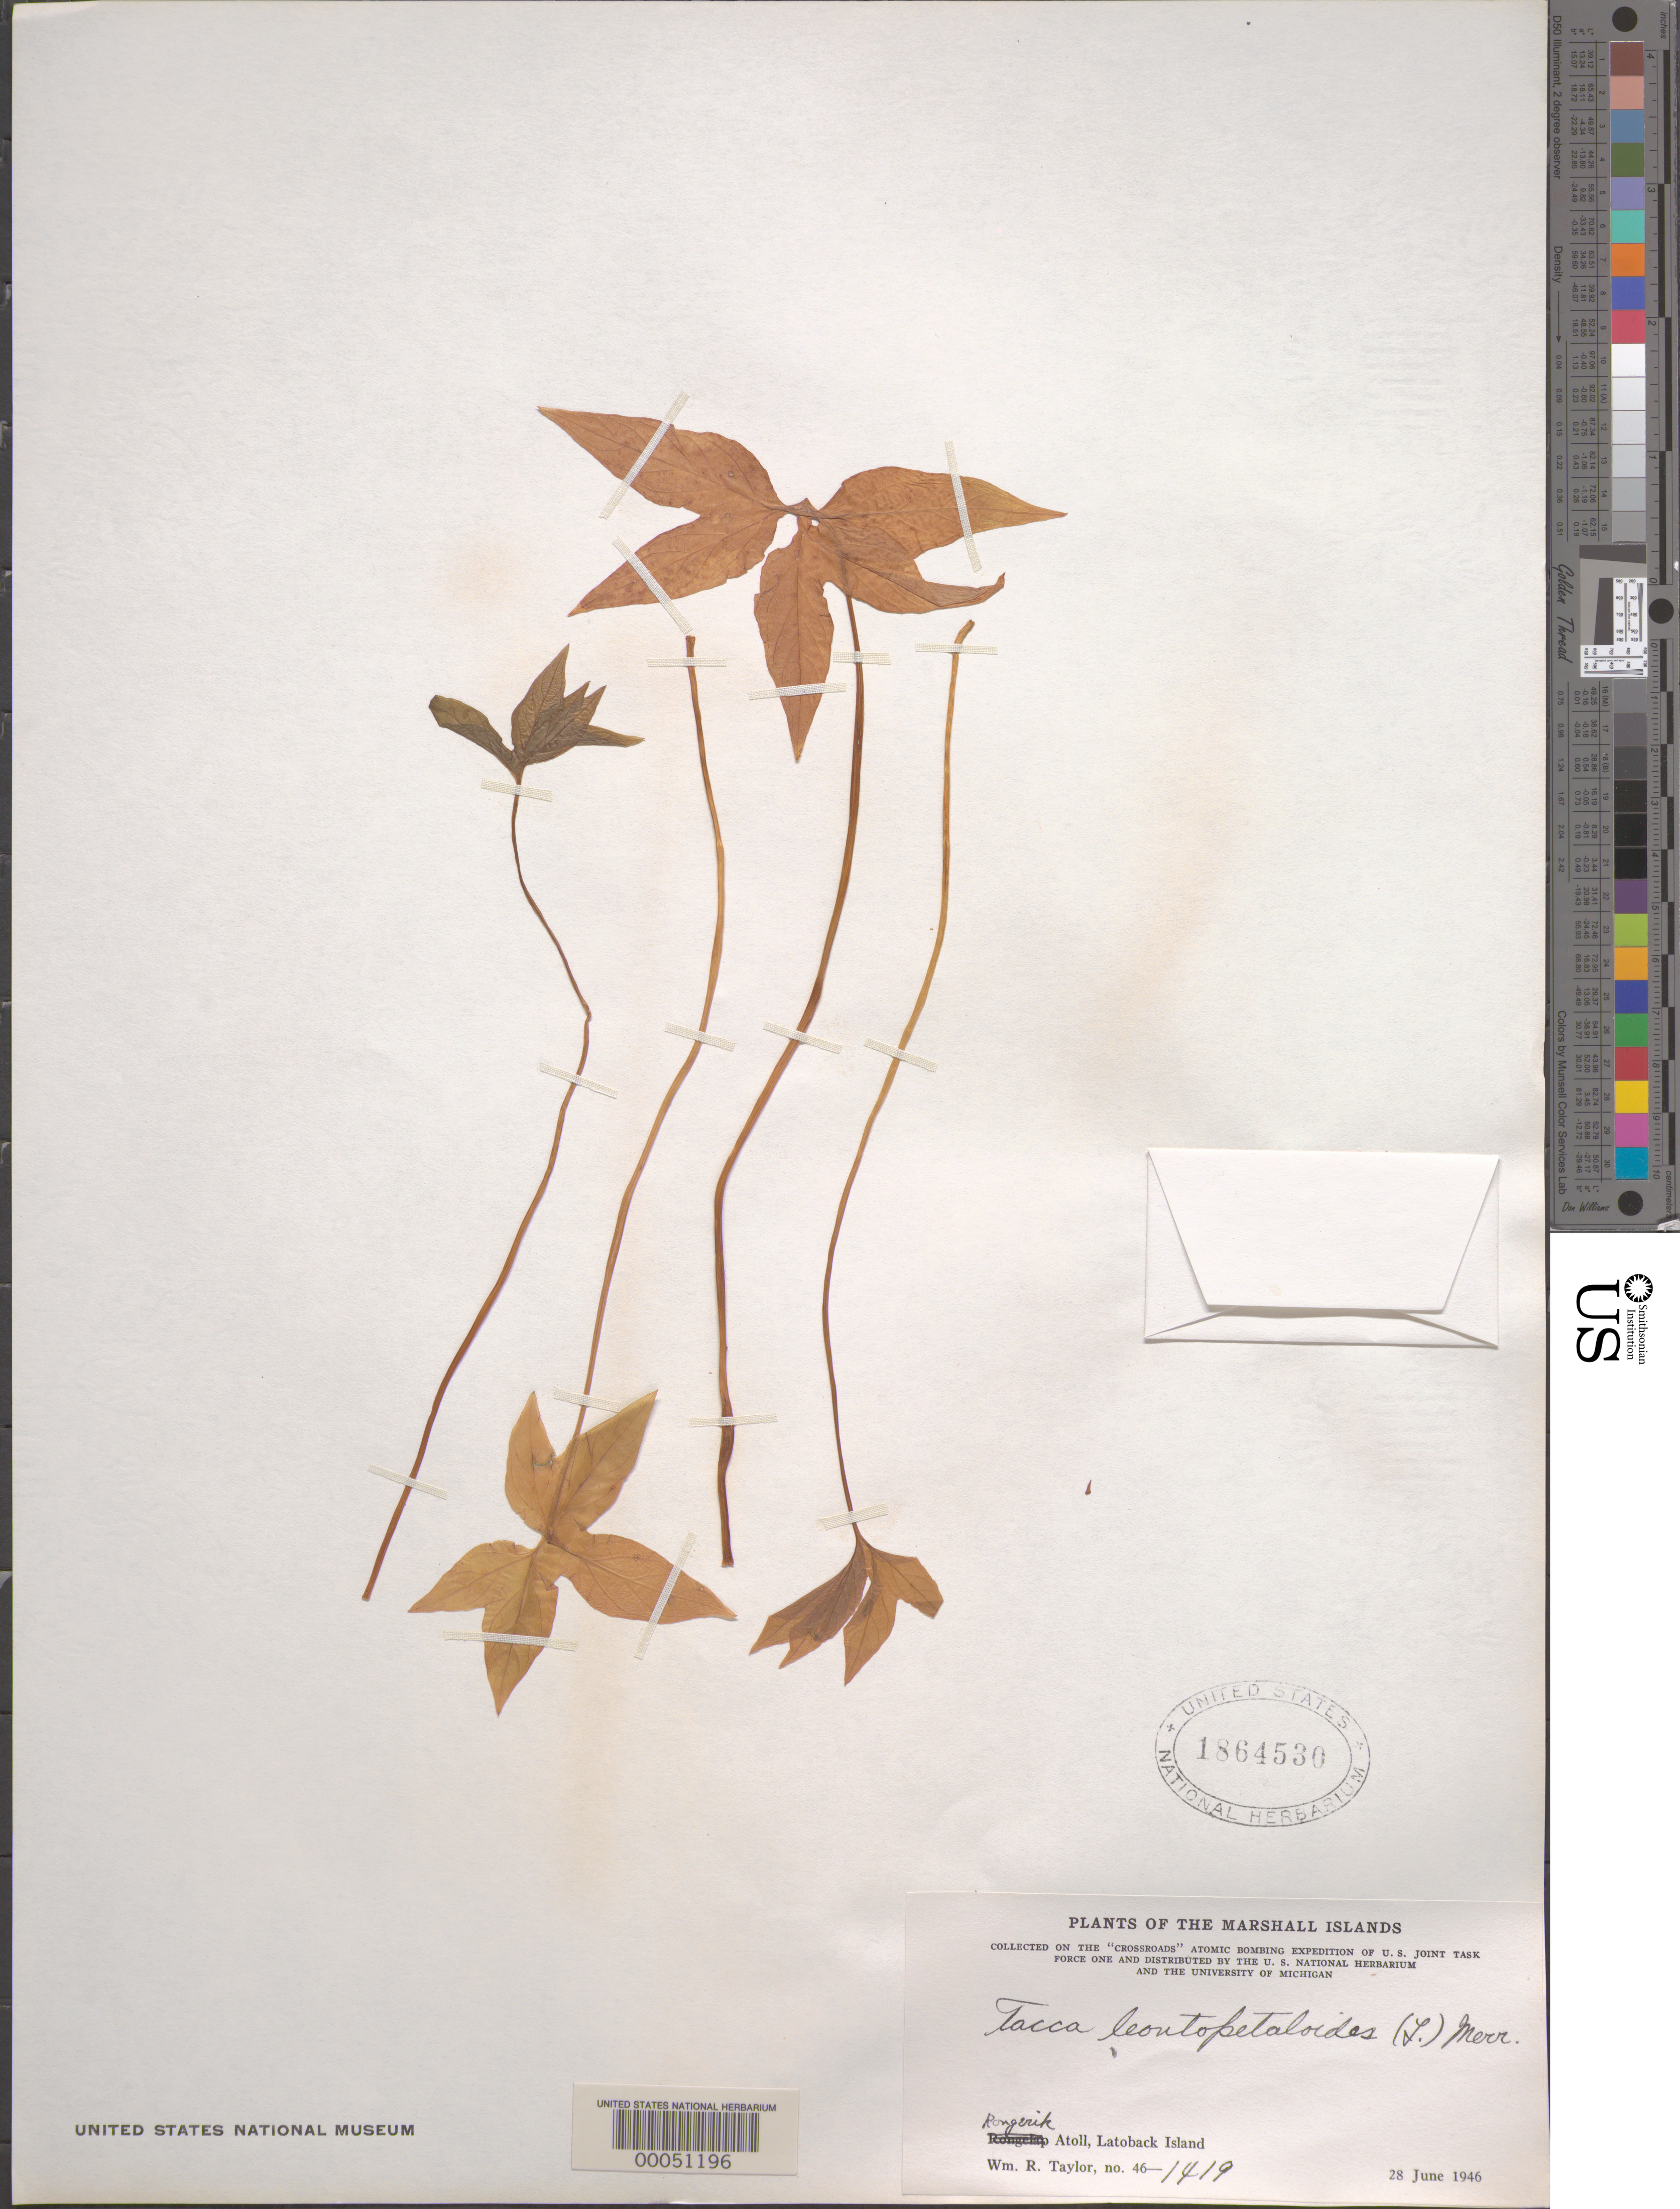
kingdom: Plantae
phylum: Tracheophyta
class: Liliopsida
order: Dioscoreales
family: Dioscoreaceae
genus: Tacca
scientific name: Tacca leontopetaloides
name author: (L.) Kuntze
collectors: W. R. Taylor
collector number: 46-1419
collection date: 1946-06-28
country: Marshall Islands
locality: Crossroads. Rongerik Atoll, Latoback Island.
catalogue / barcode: US 1864530